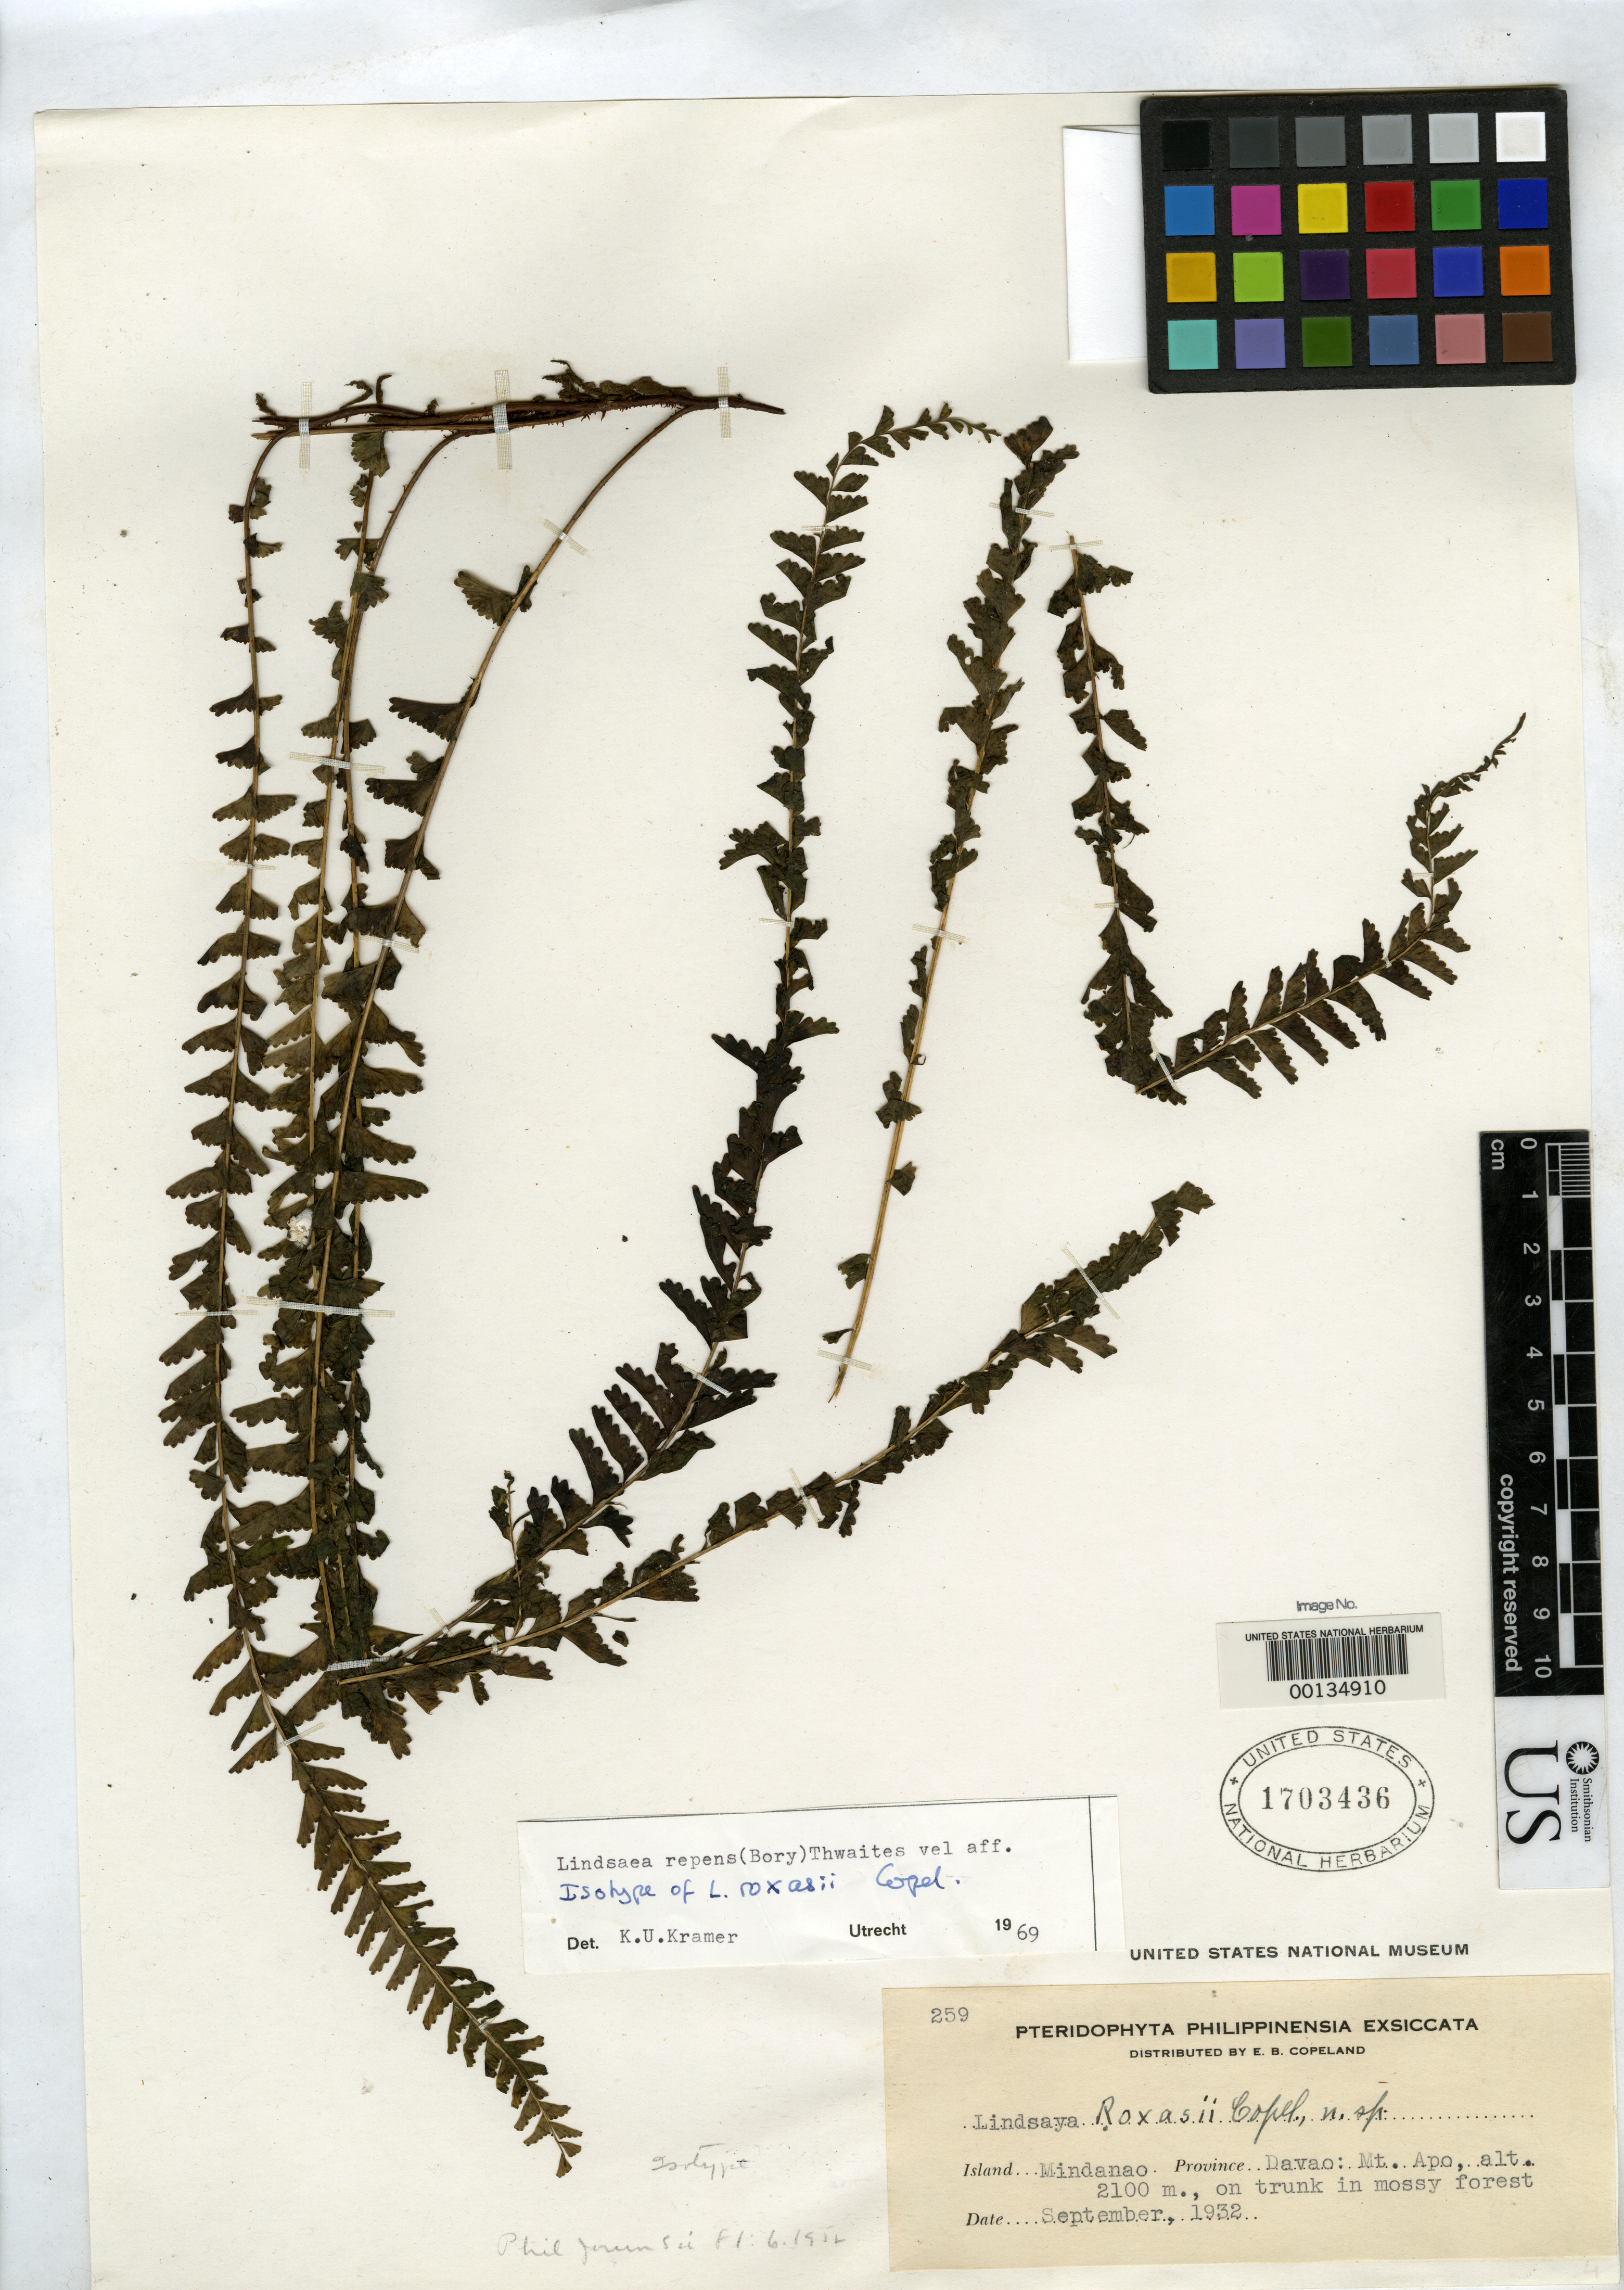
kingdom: Plantae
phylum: Tracheophyta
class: Polypodiopsida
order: Polypodiales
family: Lindsaeaceae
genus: Lindsaea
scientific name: Lindsaea roxasii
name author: Copel.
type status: Isotype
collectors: E. B. Copeland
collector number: Pter. Phil. Exs. 259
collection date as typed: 06 Sep 1932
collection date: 1932-09-06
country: Philippines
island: Mindanao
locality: Inter Montes Apo & Calelon. [Between Apo Mountain(s) & Calelon.]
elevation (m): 2100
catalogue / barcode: US 1703436